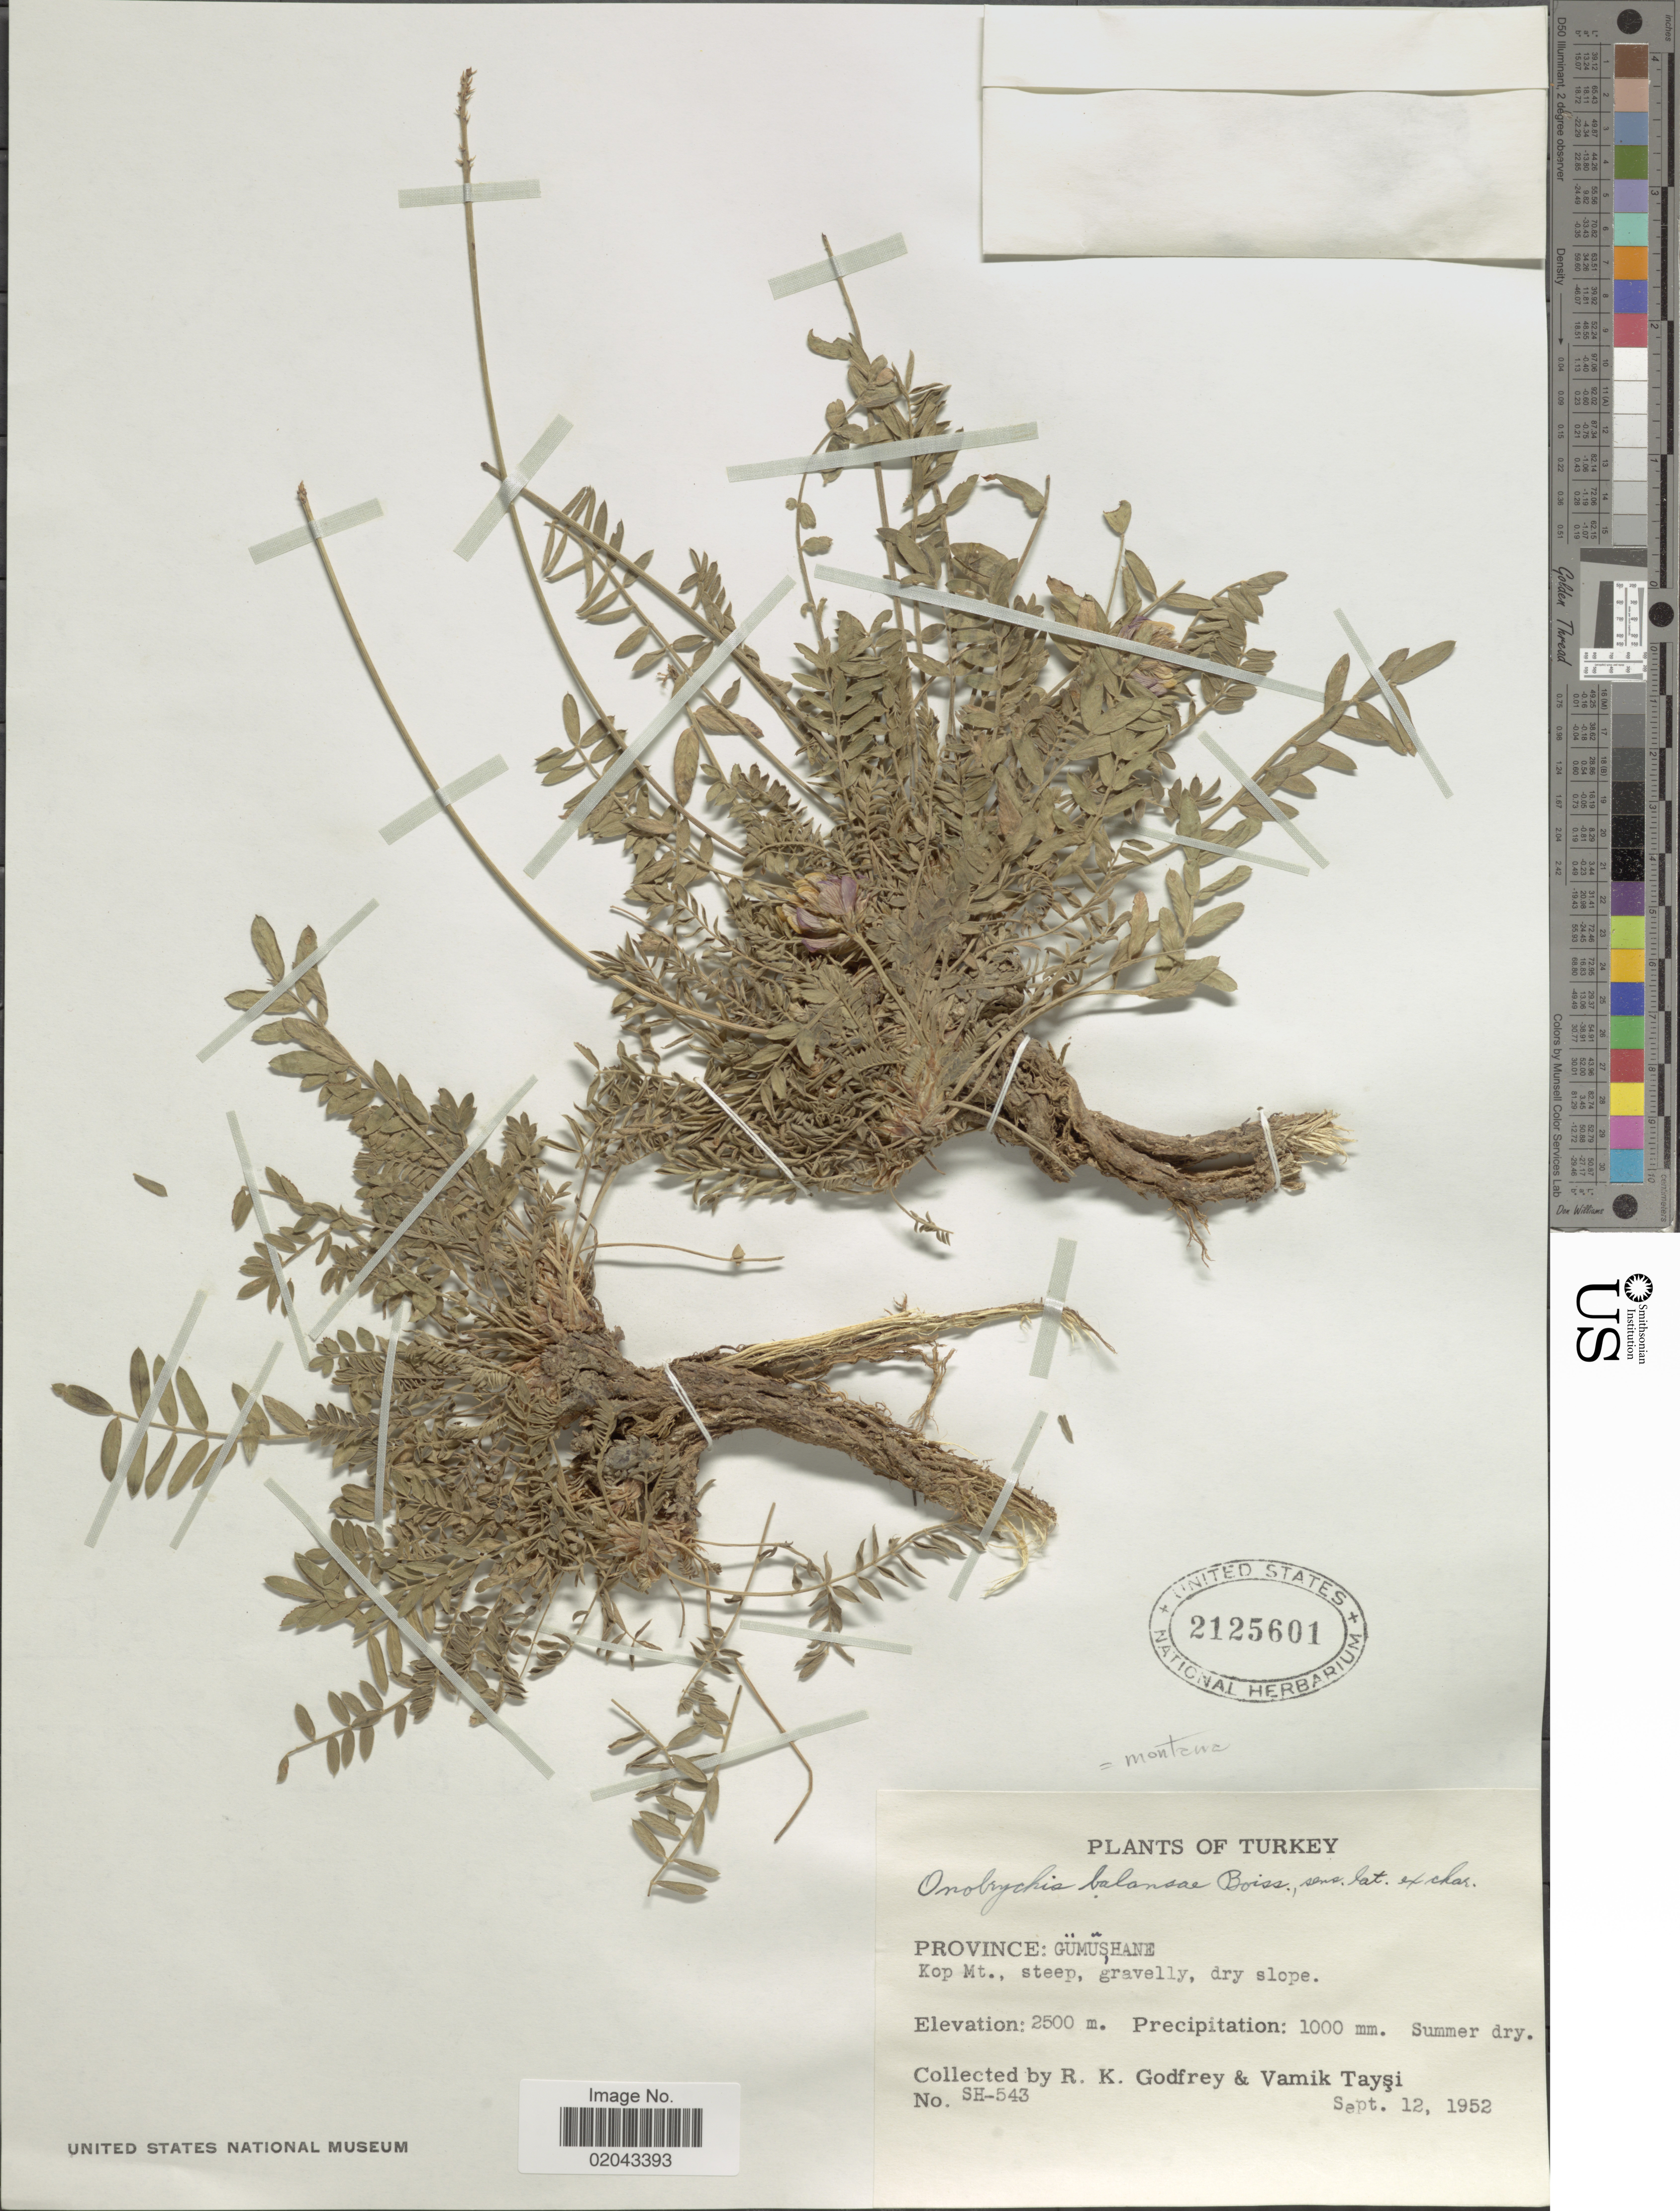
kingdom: Plantae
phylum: Tracheophyta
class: Magnoliopsida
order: Fabales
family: Fabaceae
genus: Onobrychis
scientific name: Onobrychis montana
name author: DC.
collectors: R. K. Godfrey & V. Taysi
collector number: SH-543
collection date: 1952-09-12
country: Turkey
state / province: Gumushane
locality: Province: Gumushane, Kop Mt.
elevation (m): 2500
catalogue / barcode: US 2125601